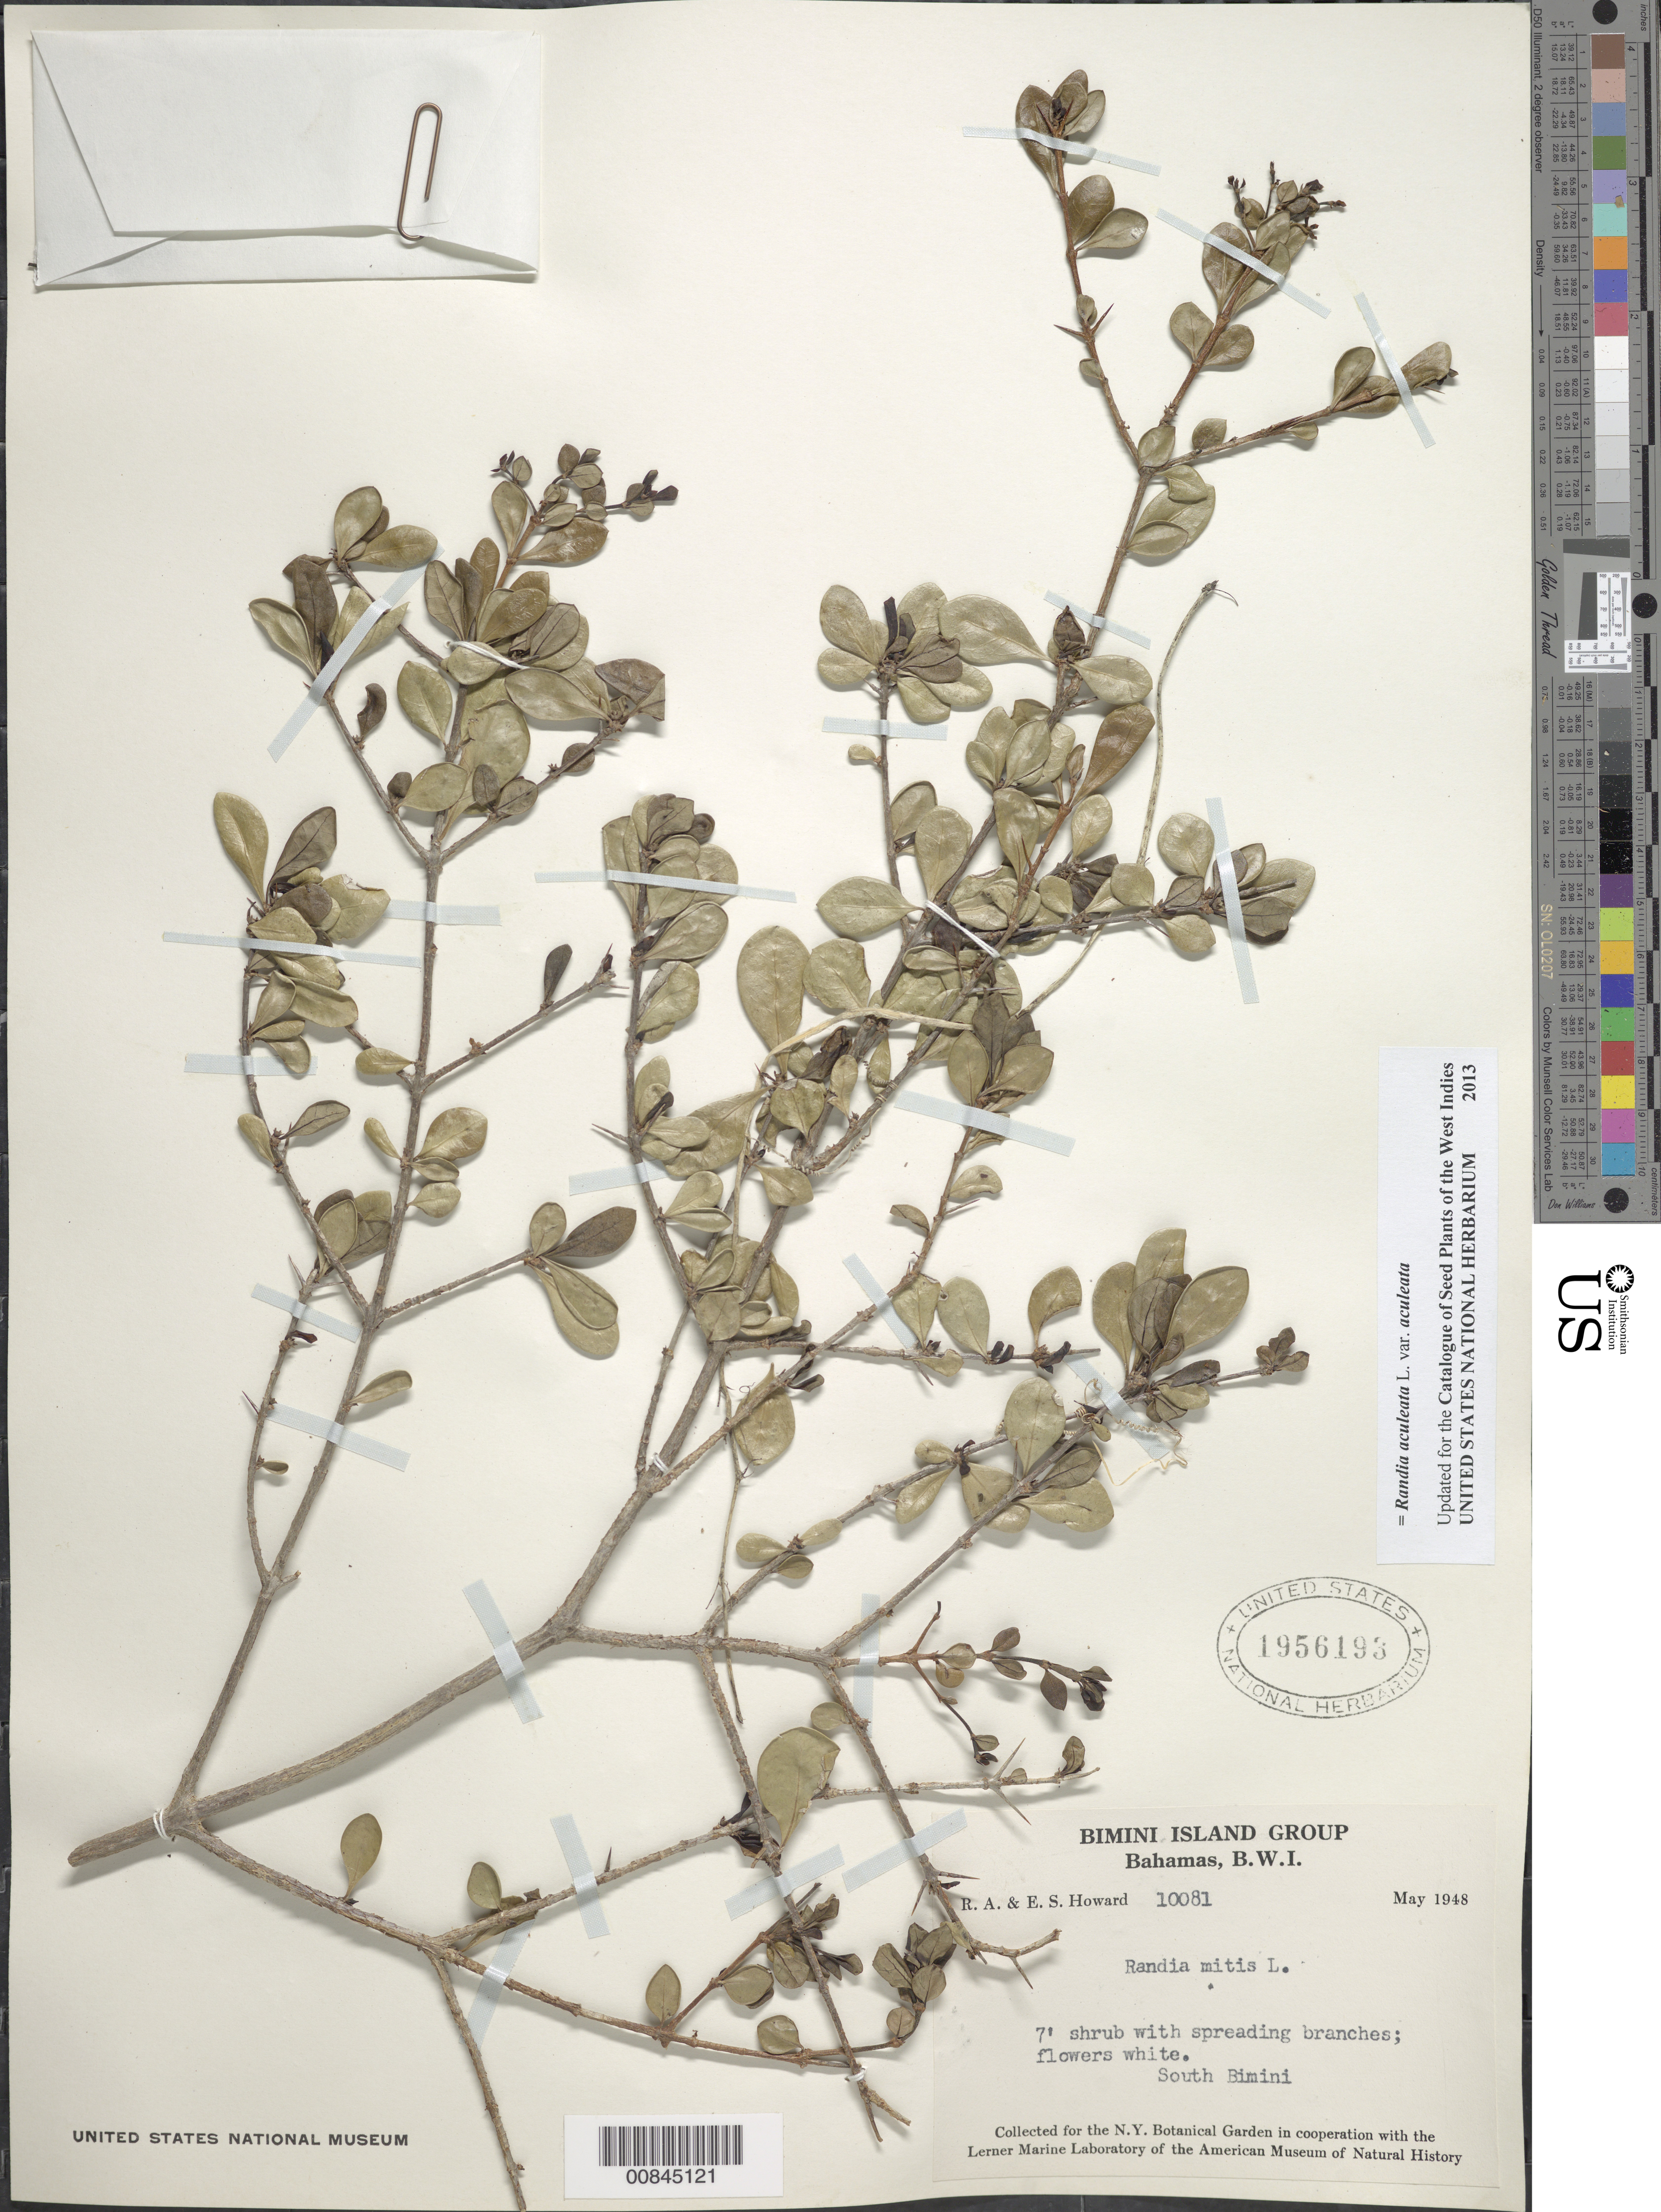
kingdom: Plantae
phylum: Tracheophyta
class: Magnoliopsida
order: Gentianales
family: Rubiaceae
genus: Randia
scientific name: Randia aculeata var. aculeata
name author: L.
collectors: R. A. Howard & E. S. Howard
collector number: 10081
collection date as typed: May 1948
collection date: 1948-05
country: Bahamas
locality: South Bimini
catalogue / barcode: US 1956193